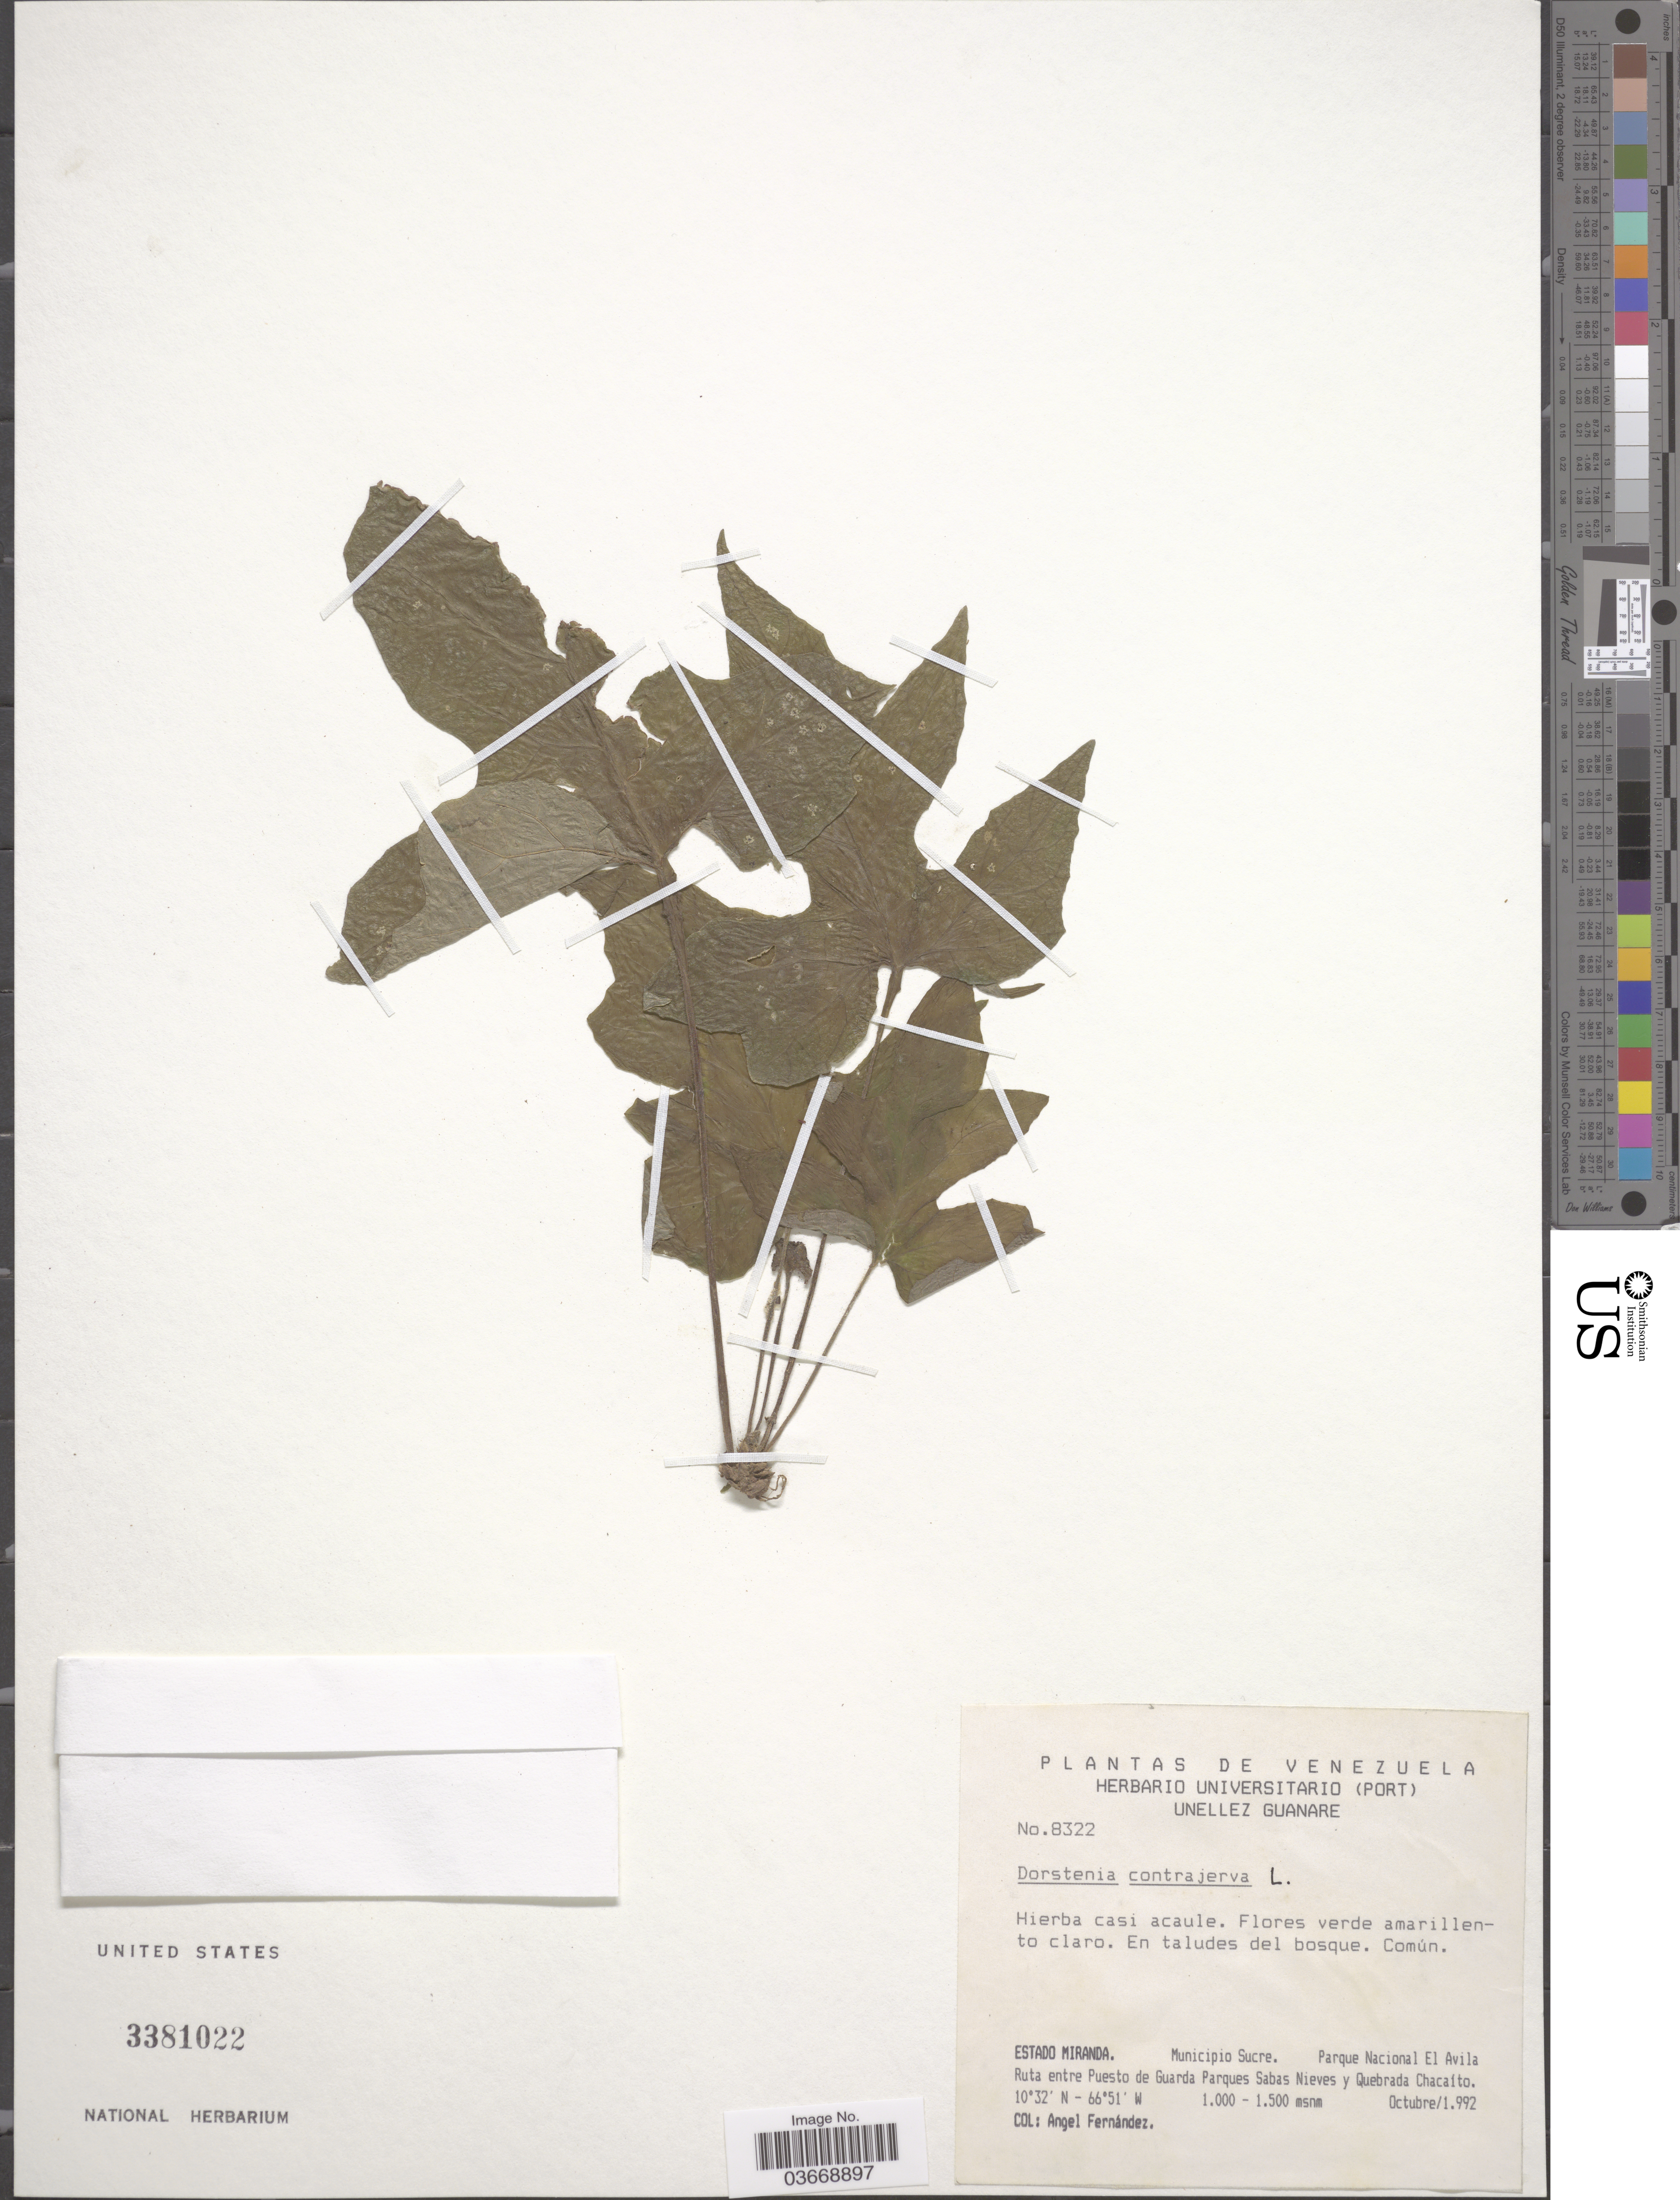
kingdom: Plantae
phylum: Tracheophyta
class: Magnoliopsida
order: Rosales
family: Moraceae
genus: Dorstenia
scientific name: Dorstenia contrajerva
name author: L.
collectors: Á. Fernández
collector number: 8322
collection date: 1992-10-01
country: Venezuela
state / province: Miranda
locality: Municipio Sucre. Parque Nacional El Avila. Ruta entre Puesto de Guarda Parques Sabas Nieves y Quebrada Chacaíto.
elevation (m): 1000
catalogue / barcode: US 3381022